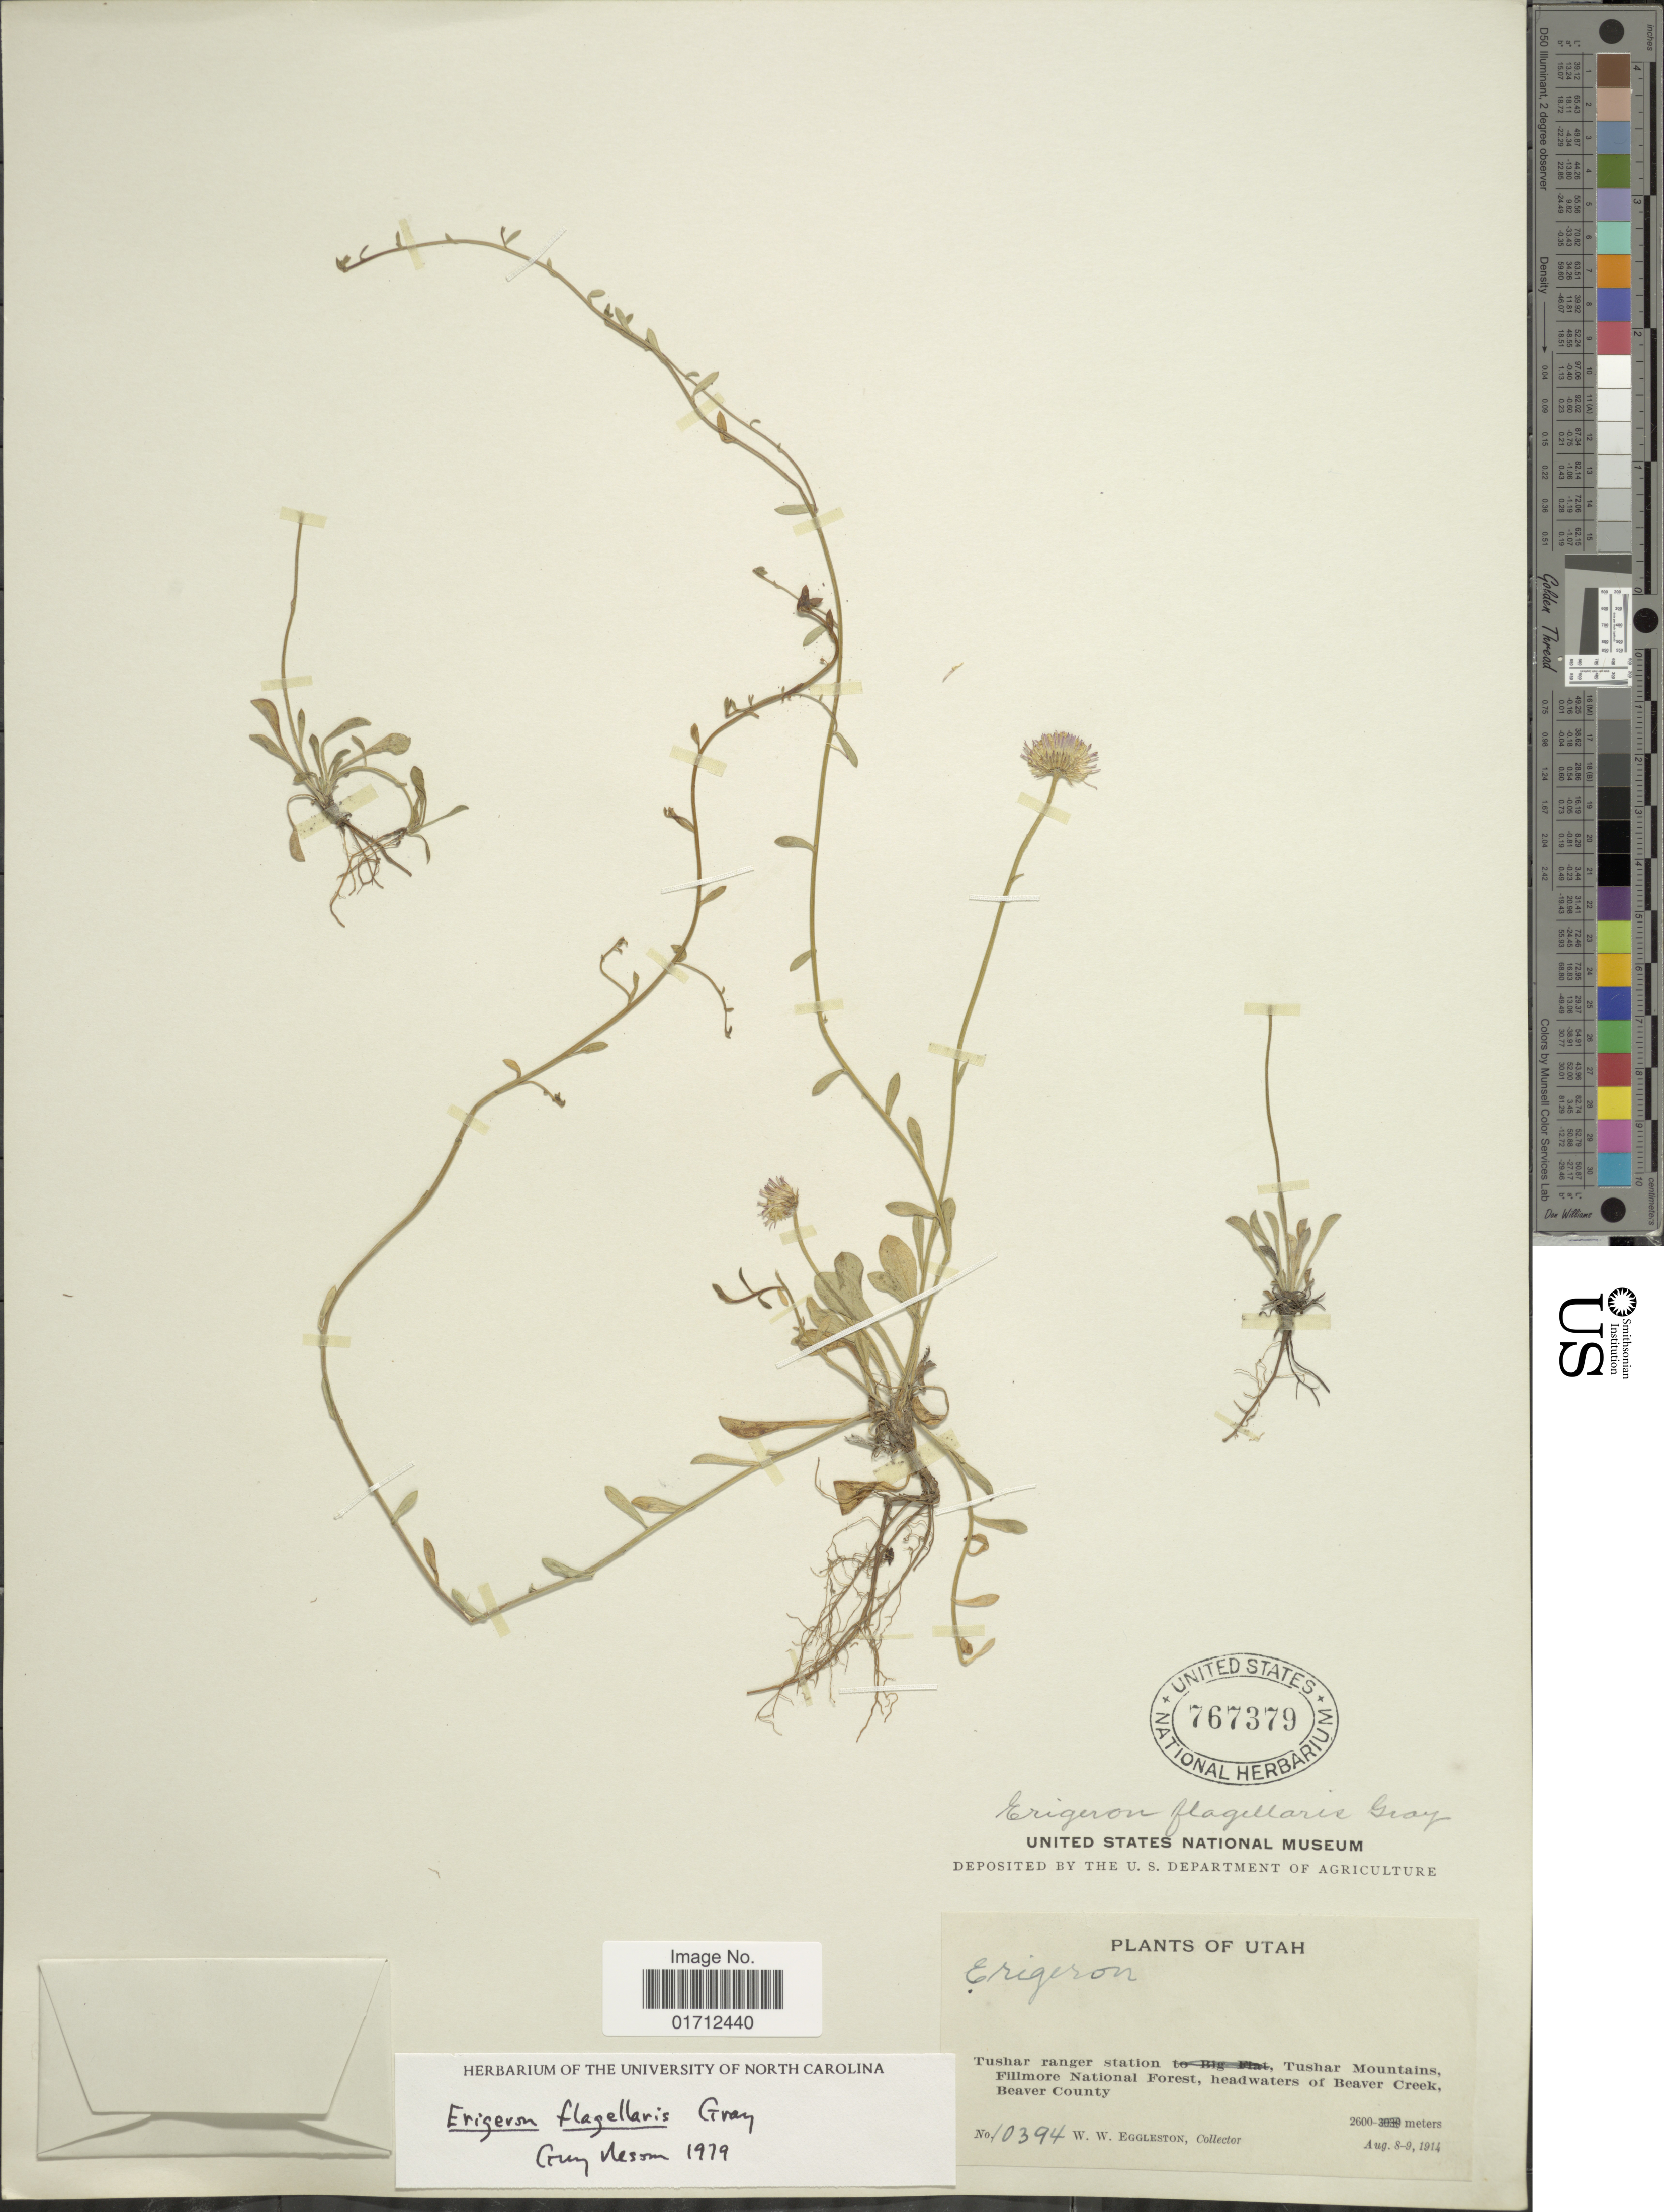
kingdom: Plantae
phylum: Tracheophyta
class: Magnoliopsida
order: Asterales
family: Asteraceae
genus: Erigeron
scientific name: Erigeron flagellaris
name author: A. Gray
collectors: W. W. Eggleston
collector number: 10394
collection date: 1914-08-08/1914-08-09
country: United States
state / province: Utah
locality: Tushar ranger station, Tushar Mountains, Fillmore National Forest, headwaters of Beaver Creek, Beaver County.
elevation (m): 2600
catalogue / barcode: US 767379